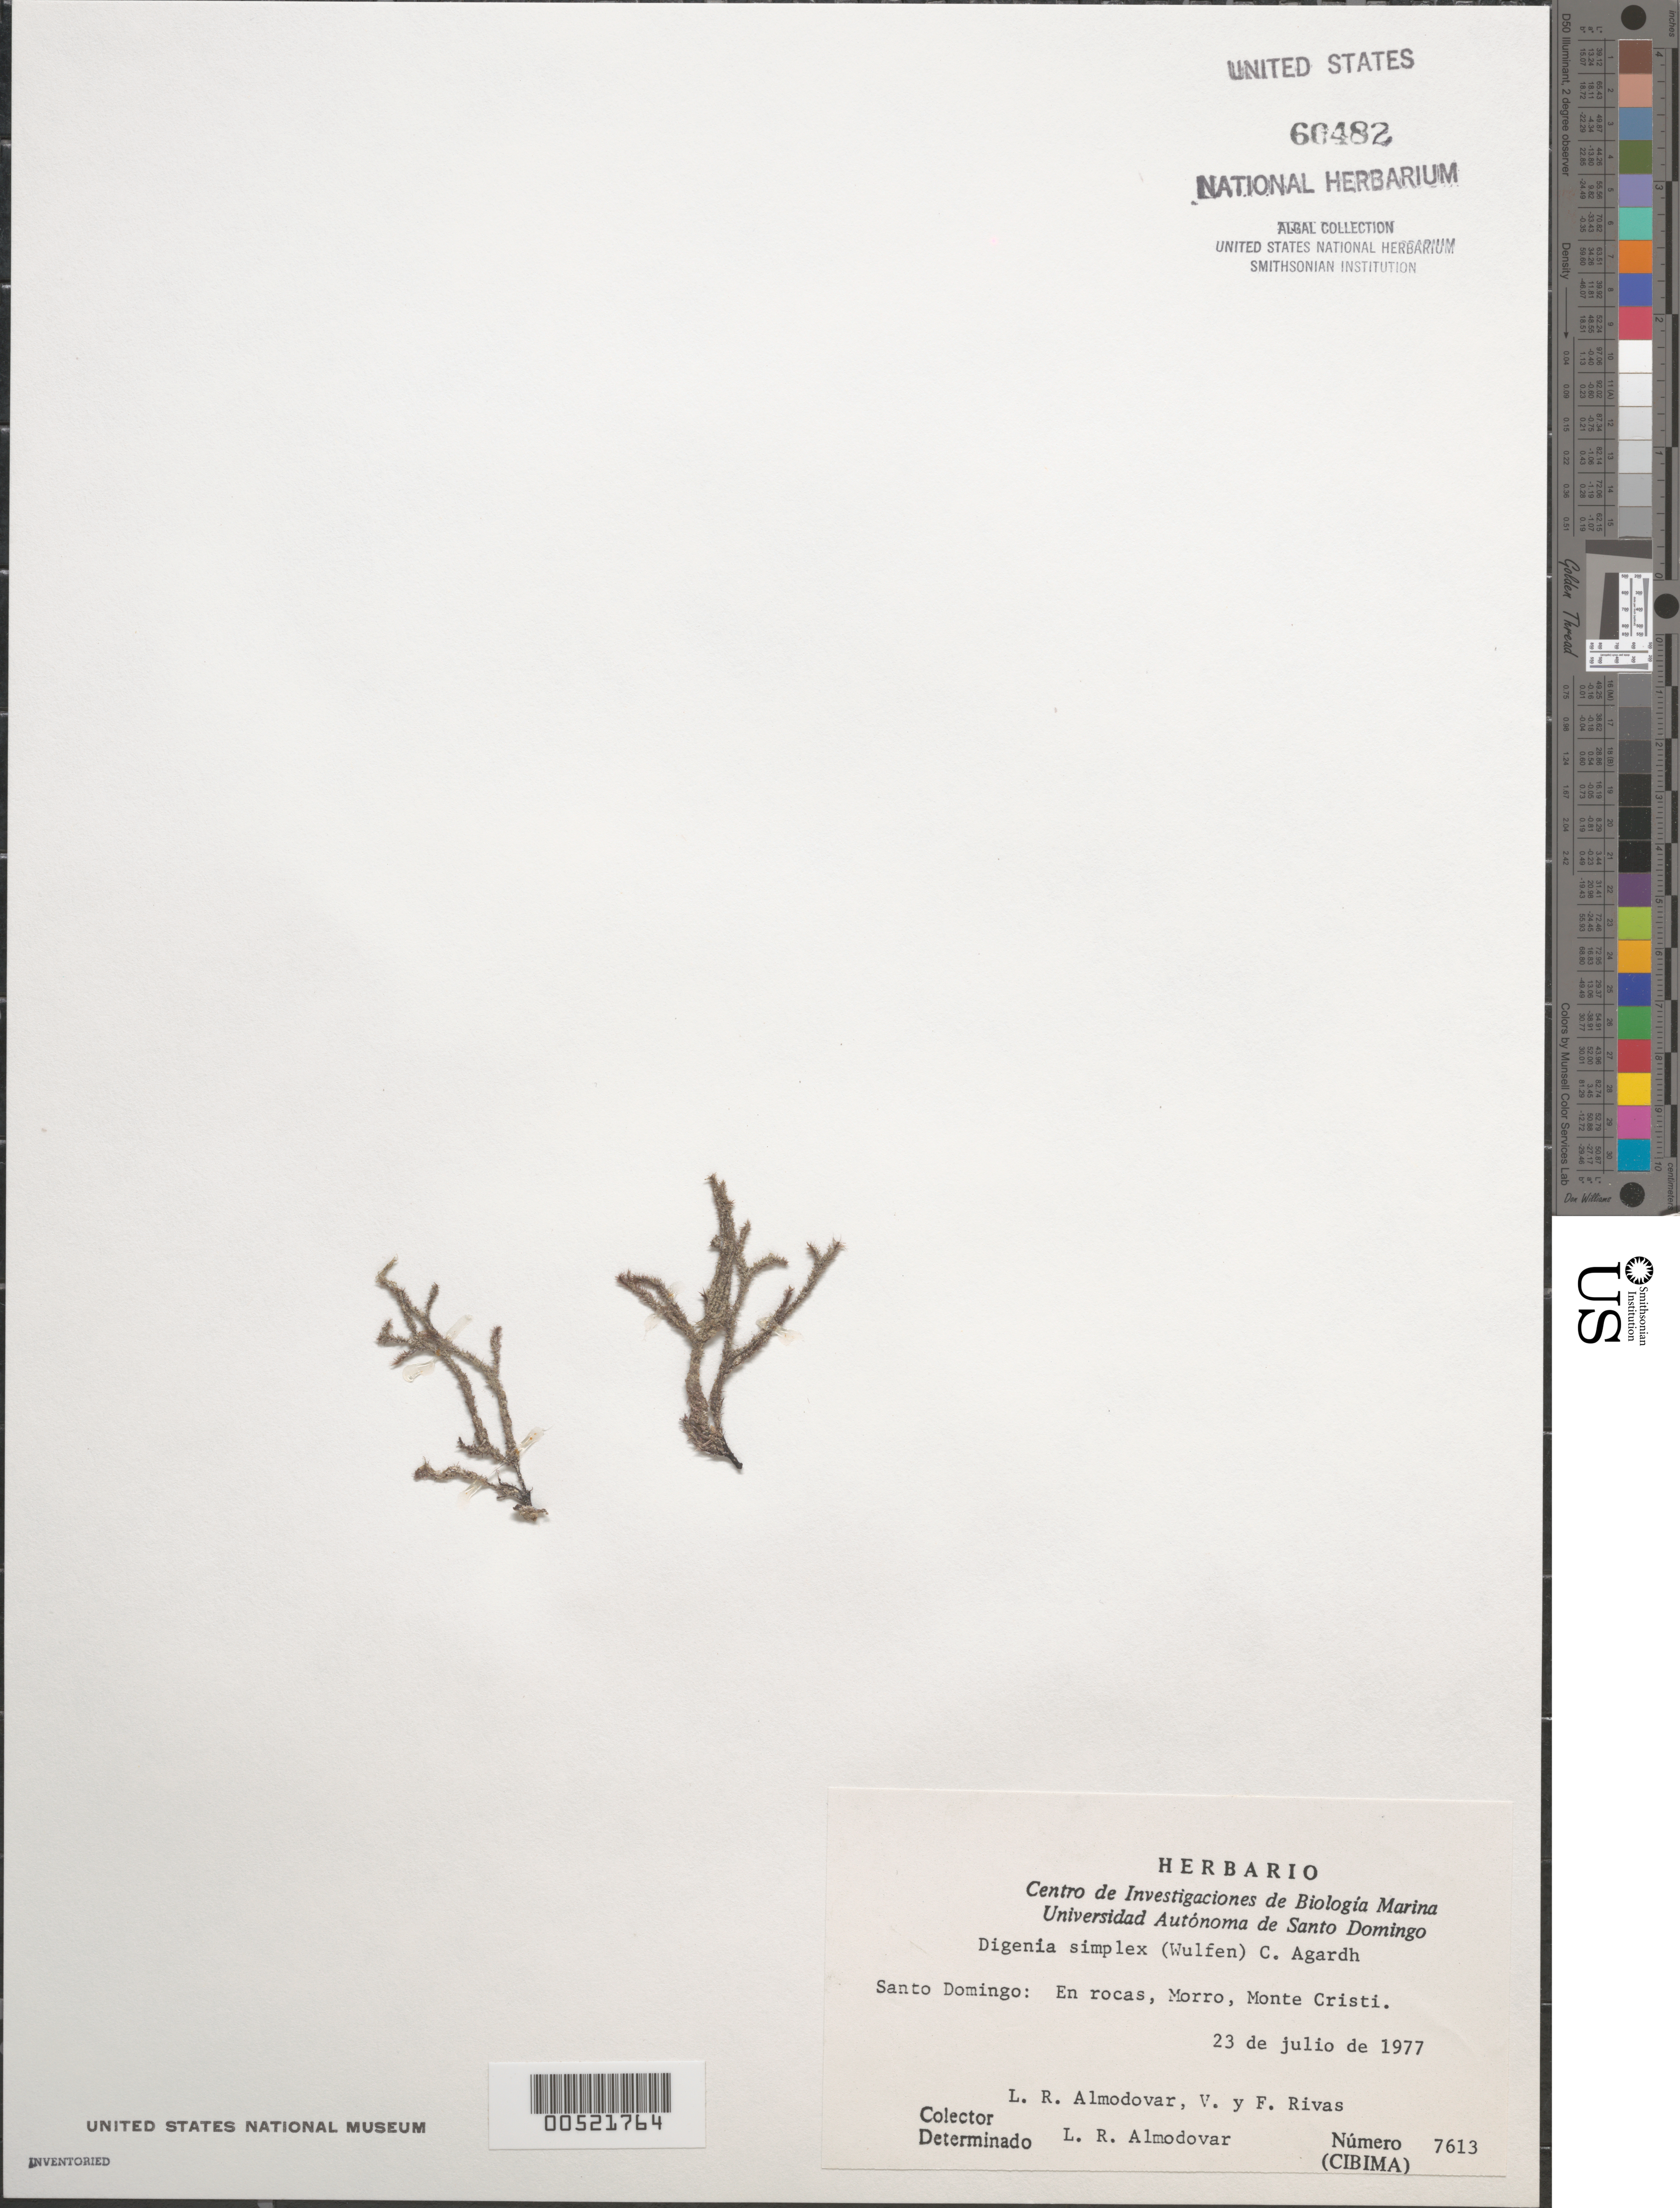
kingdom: Plantae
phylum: Rhodophyta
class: Florideophyceae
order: Ceramiales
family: Rhodomelaceae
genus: Digenea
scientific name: Digenea simplex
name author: (Wulfen) C. Agardh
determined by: Almodovar, L. R.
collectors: L. Almodovar, V. Rivas & F. Rivas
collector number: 7613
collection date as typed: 23 Jul 1977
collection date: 1977-07-23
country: Dominican Republic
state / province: Monte Cristi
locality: Morro, monte cristi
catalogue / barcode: US 60482